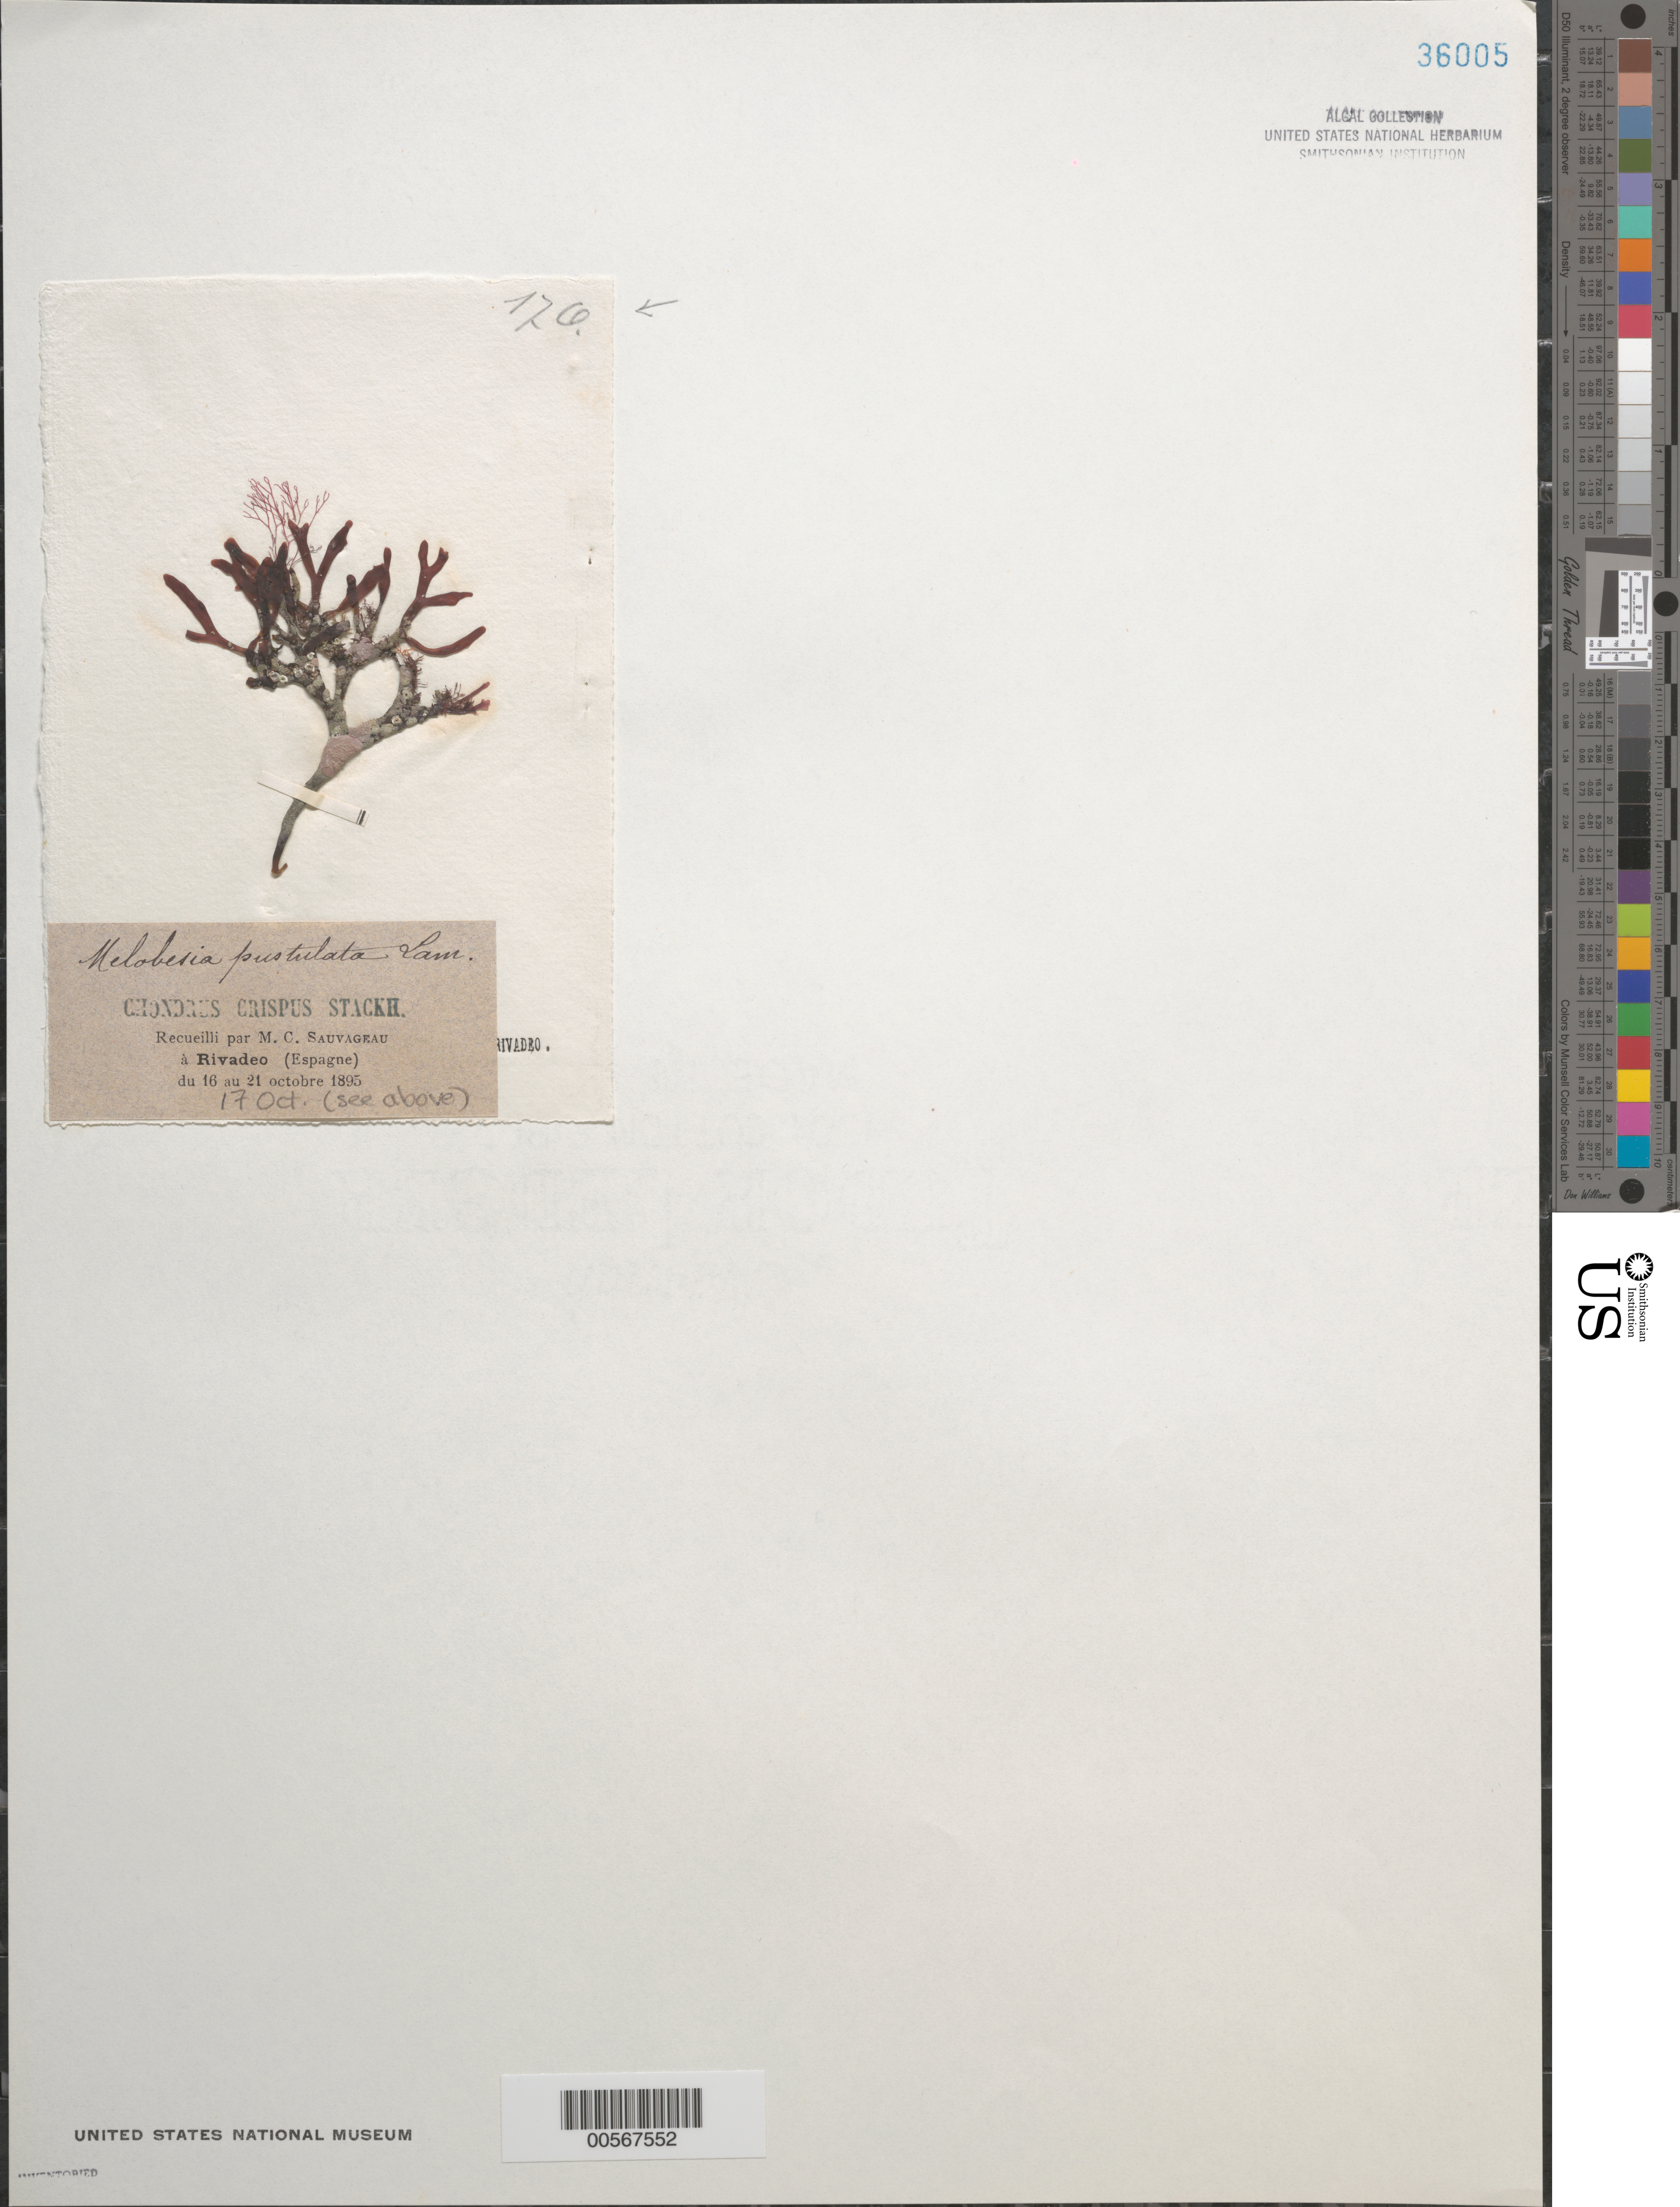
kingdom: Plantae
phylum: Rhodophyta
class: Florideophyceae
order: Corallinales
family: Lithophyllaceae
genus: Titanoderma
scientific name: Titanoderma pustulatum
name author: (J.V.Lamouroux) Naegeli in Naegeli & C. Cramer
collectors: C. F. Sauvageau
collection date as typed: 17 Oct 1895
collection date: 1895-10-17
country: Spain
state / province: Galicia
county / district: Lugo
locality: Ribadeo (rivadeo)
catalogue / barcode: US 36005